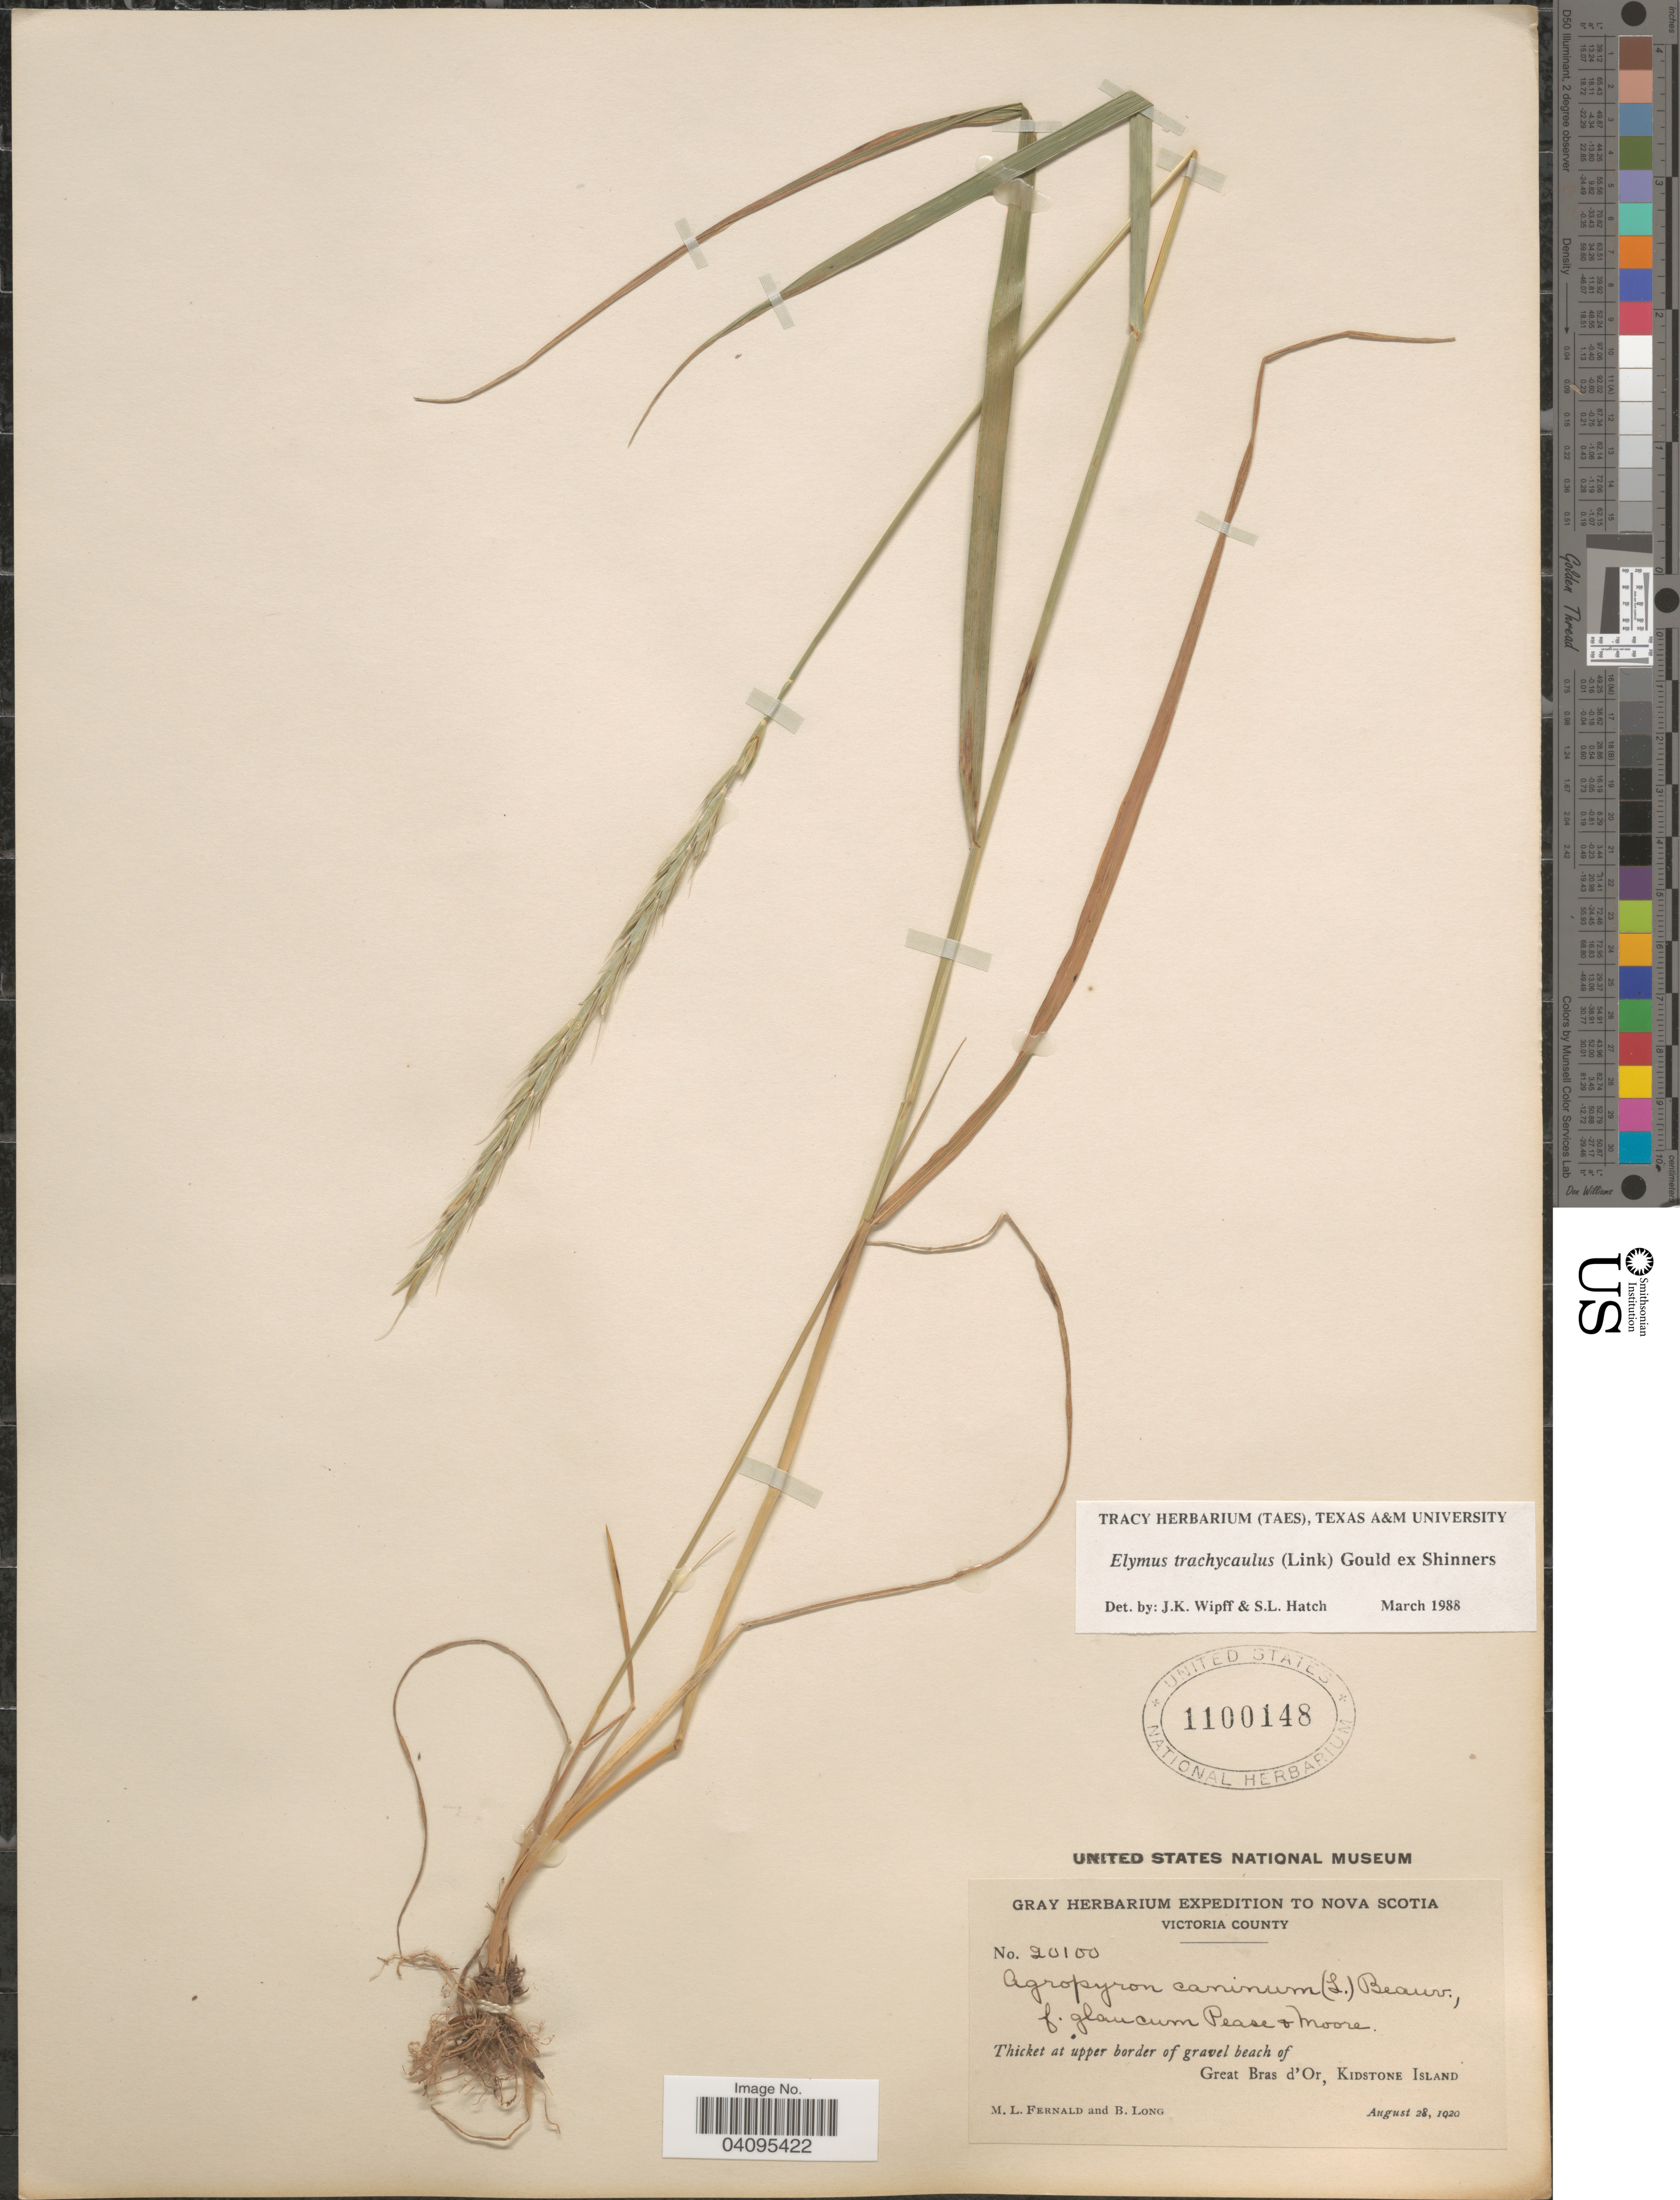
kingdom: Plantae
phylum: Tracheophyta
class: Liliopsida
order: Poales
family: Poaceae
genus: Elymus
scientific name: Elymus trachycaulus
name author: (Link) Gould ex Shinners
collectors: M. L. Fernald & B. Long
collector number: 20100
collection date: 1920-08-28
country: Canada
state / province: Nova Scotia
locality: Gray Herbarium Expedition to Nova Scotia. Victoria County. Thicket at upper border of gravel beach of Great Bras d'Or, Kidstone Island.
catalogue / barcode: US 1100148